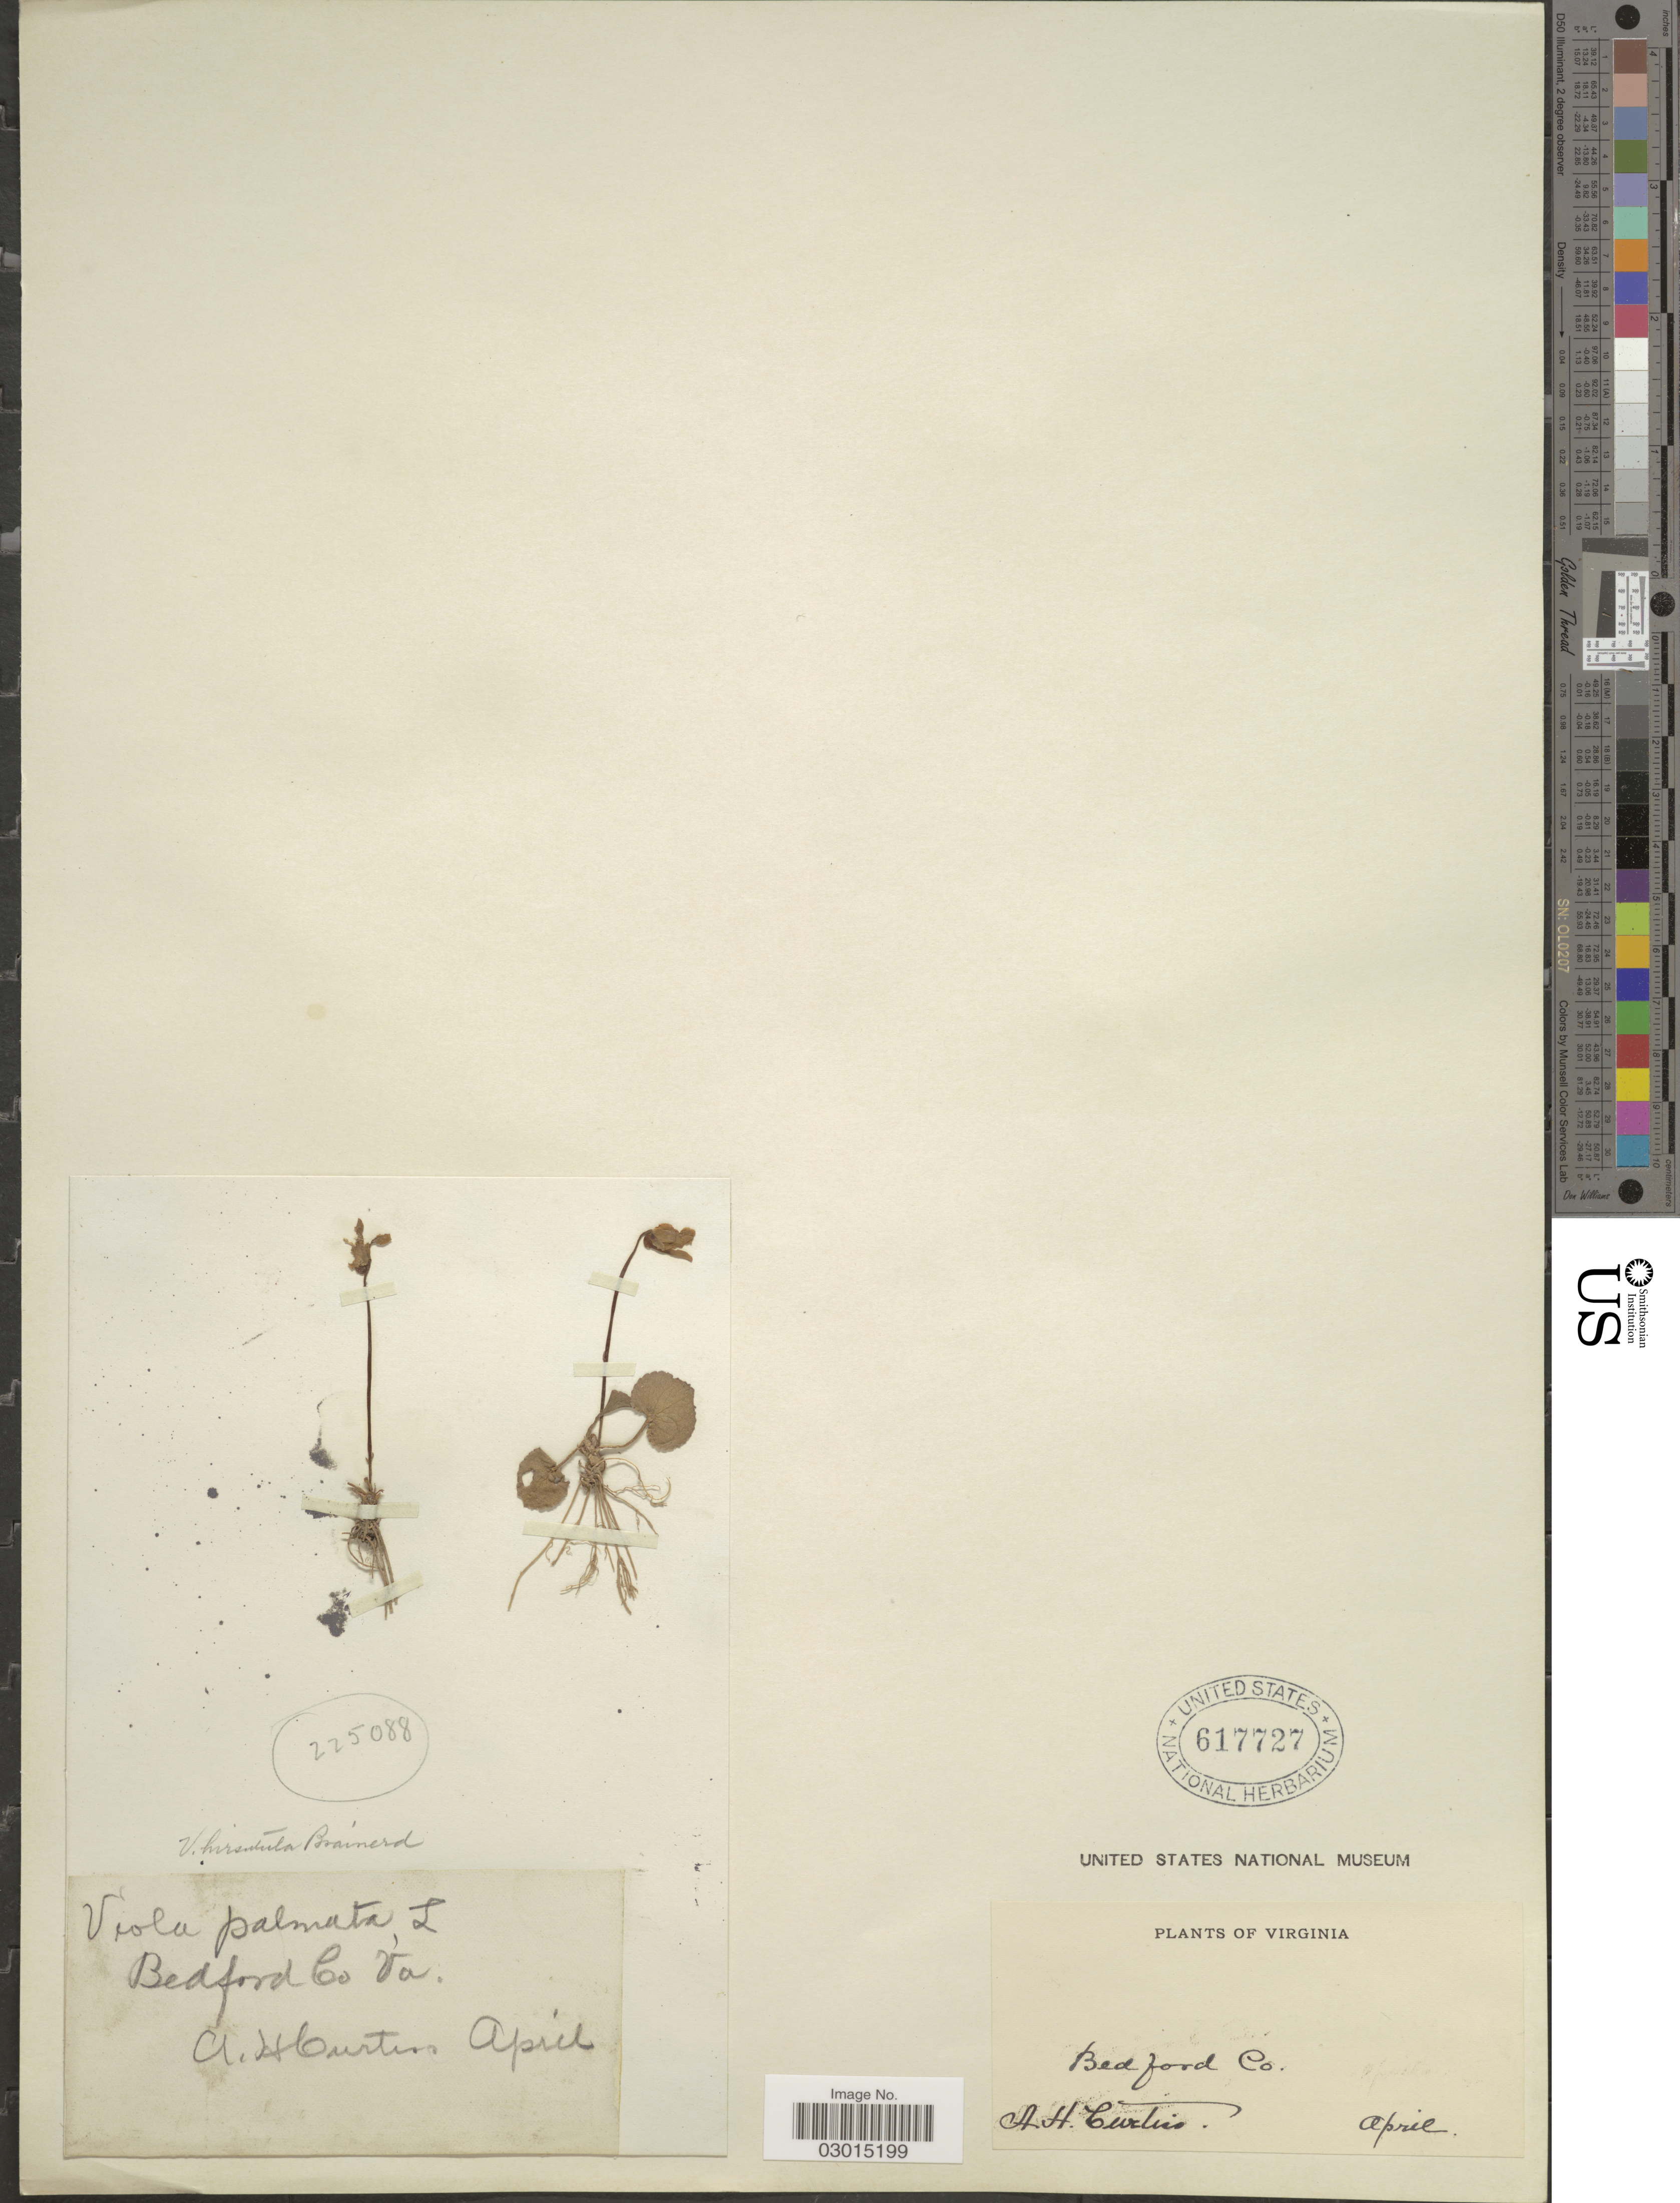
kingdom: Plantae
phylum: Tracheophyta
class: Magnoliopsida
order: Malpighiales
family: Violaceae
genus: Viola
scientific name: Viola hirsutula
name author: Brainerd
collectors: A. H. Curtiss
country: United States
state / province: Virginia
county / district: Bedford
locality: Bedford Co.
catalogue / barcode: US 617727